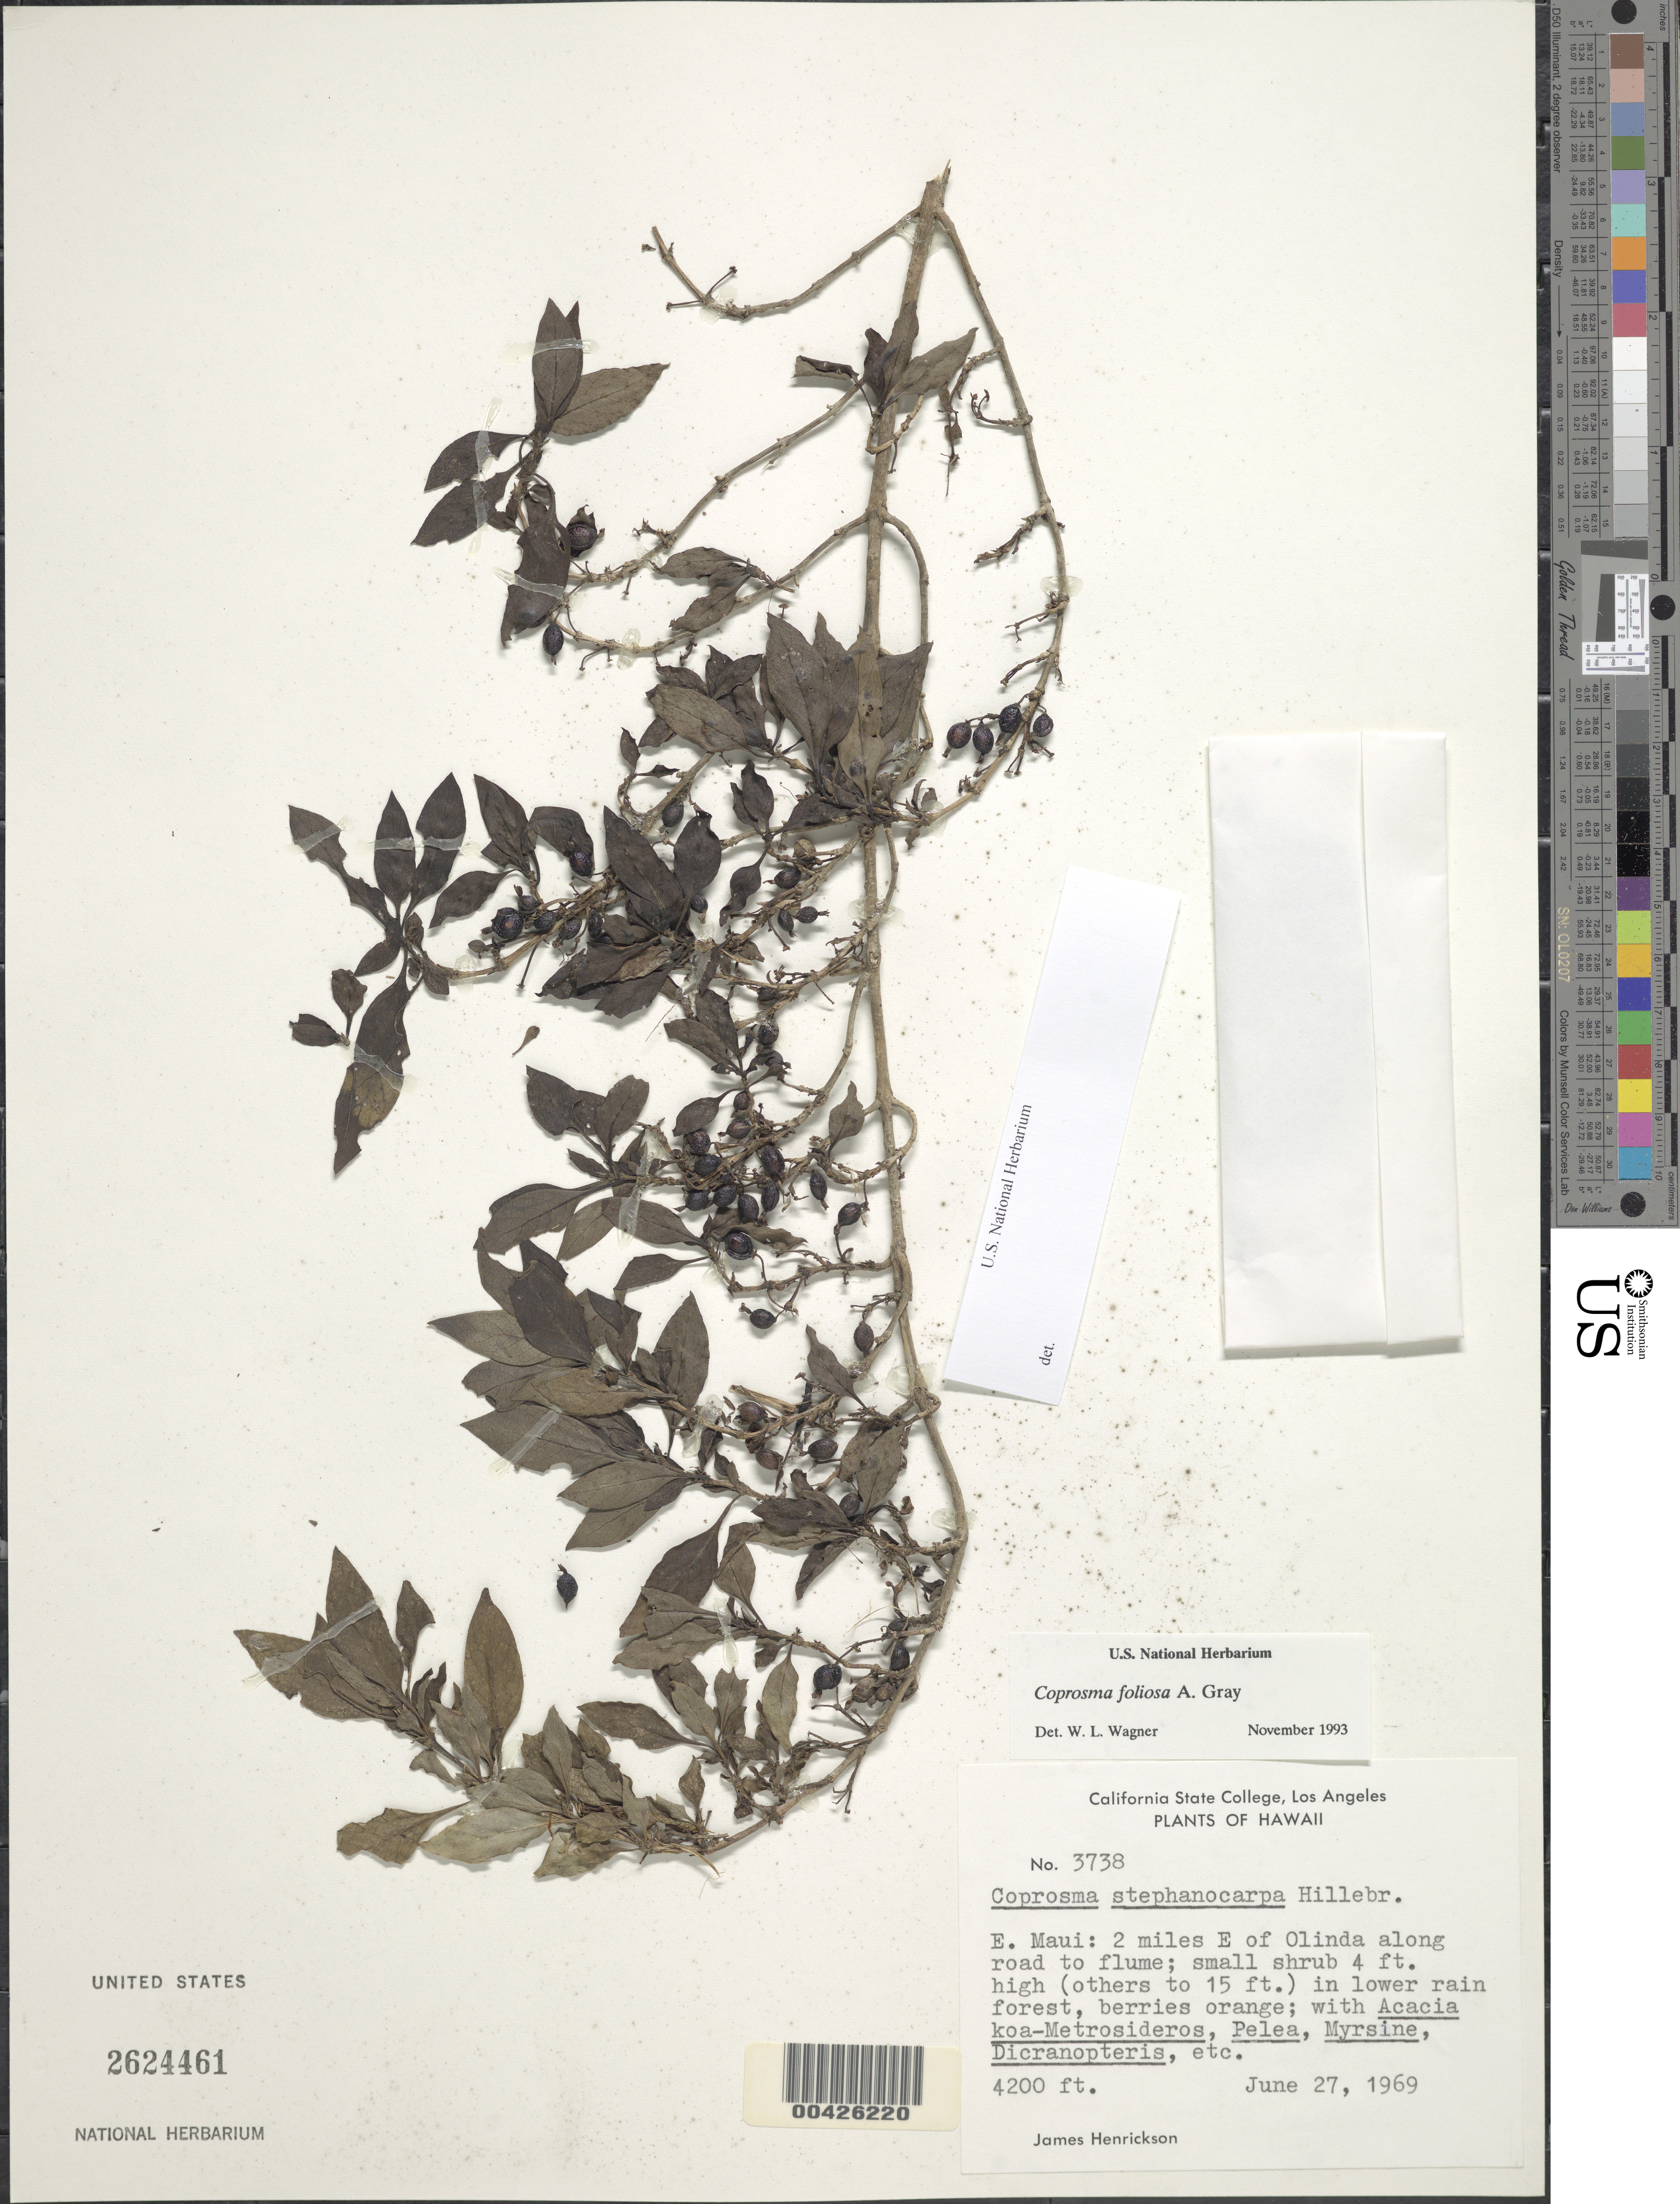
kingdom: Plantae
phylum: Tracheophyta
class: Magnoliopsida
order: Gentianales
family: Rubiaceae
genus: Coprosma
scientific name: Coprosma foliosa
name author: A. Gray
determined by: Wagner, W. L., (BOT), Smithsonian Institution - National Museum of Natural History (UNITED STATES)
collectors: J. S. Henrickson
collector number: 3738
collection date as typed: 27 Jun 1969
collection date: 1969-06-27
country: United States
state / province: Hawaii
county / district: Maui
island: Maui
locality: E Maui, 2 mi E of Olinda along road to flume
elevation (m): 1280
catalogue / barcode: US 2624461